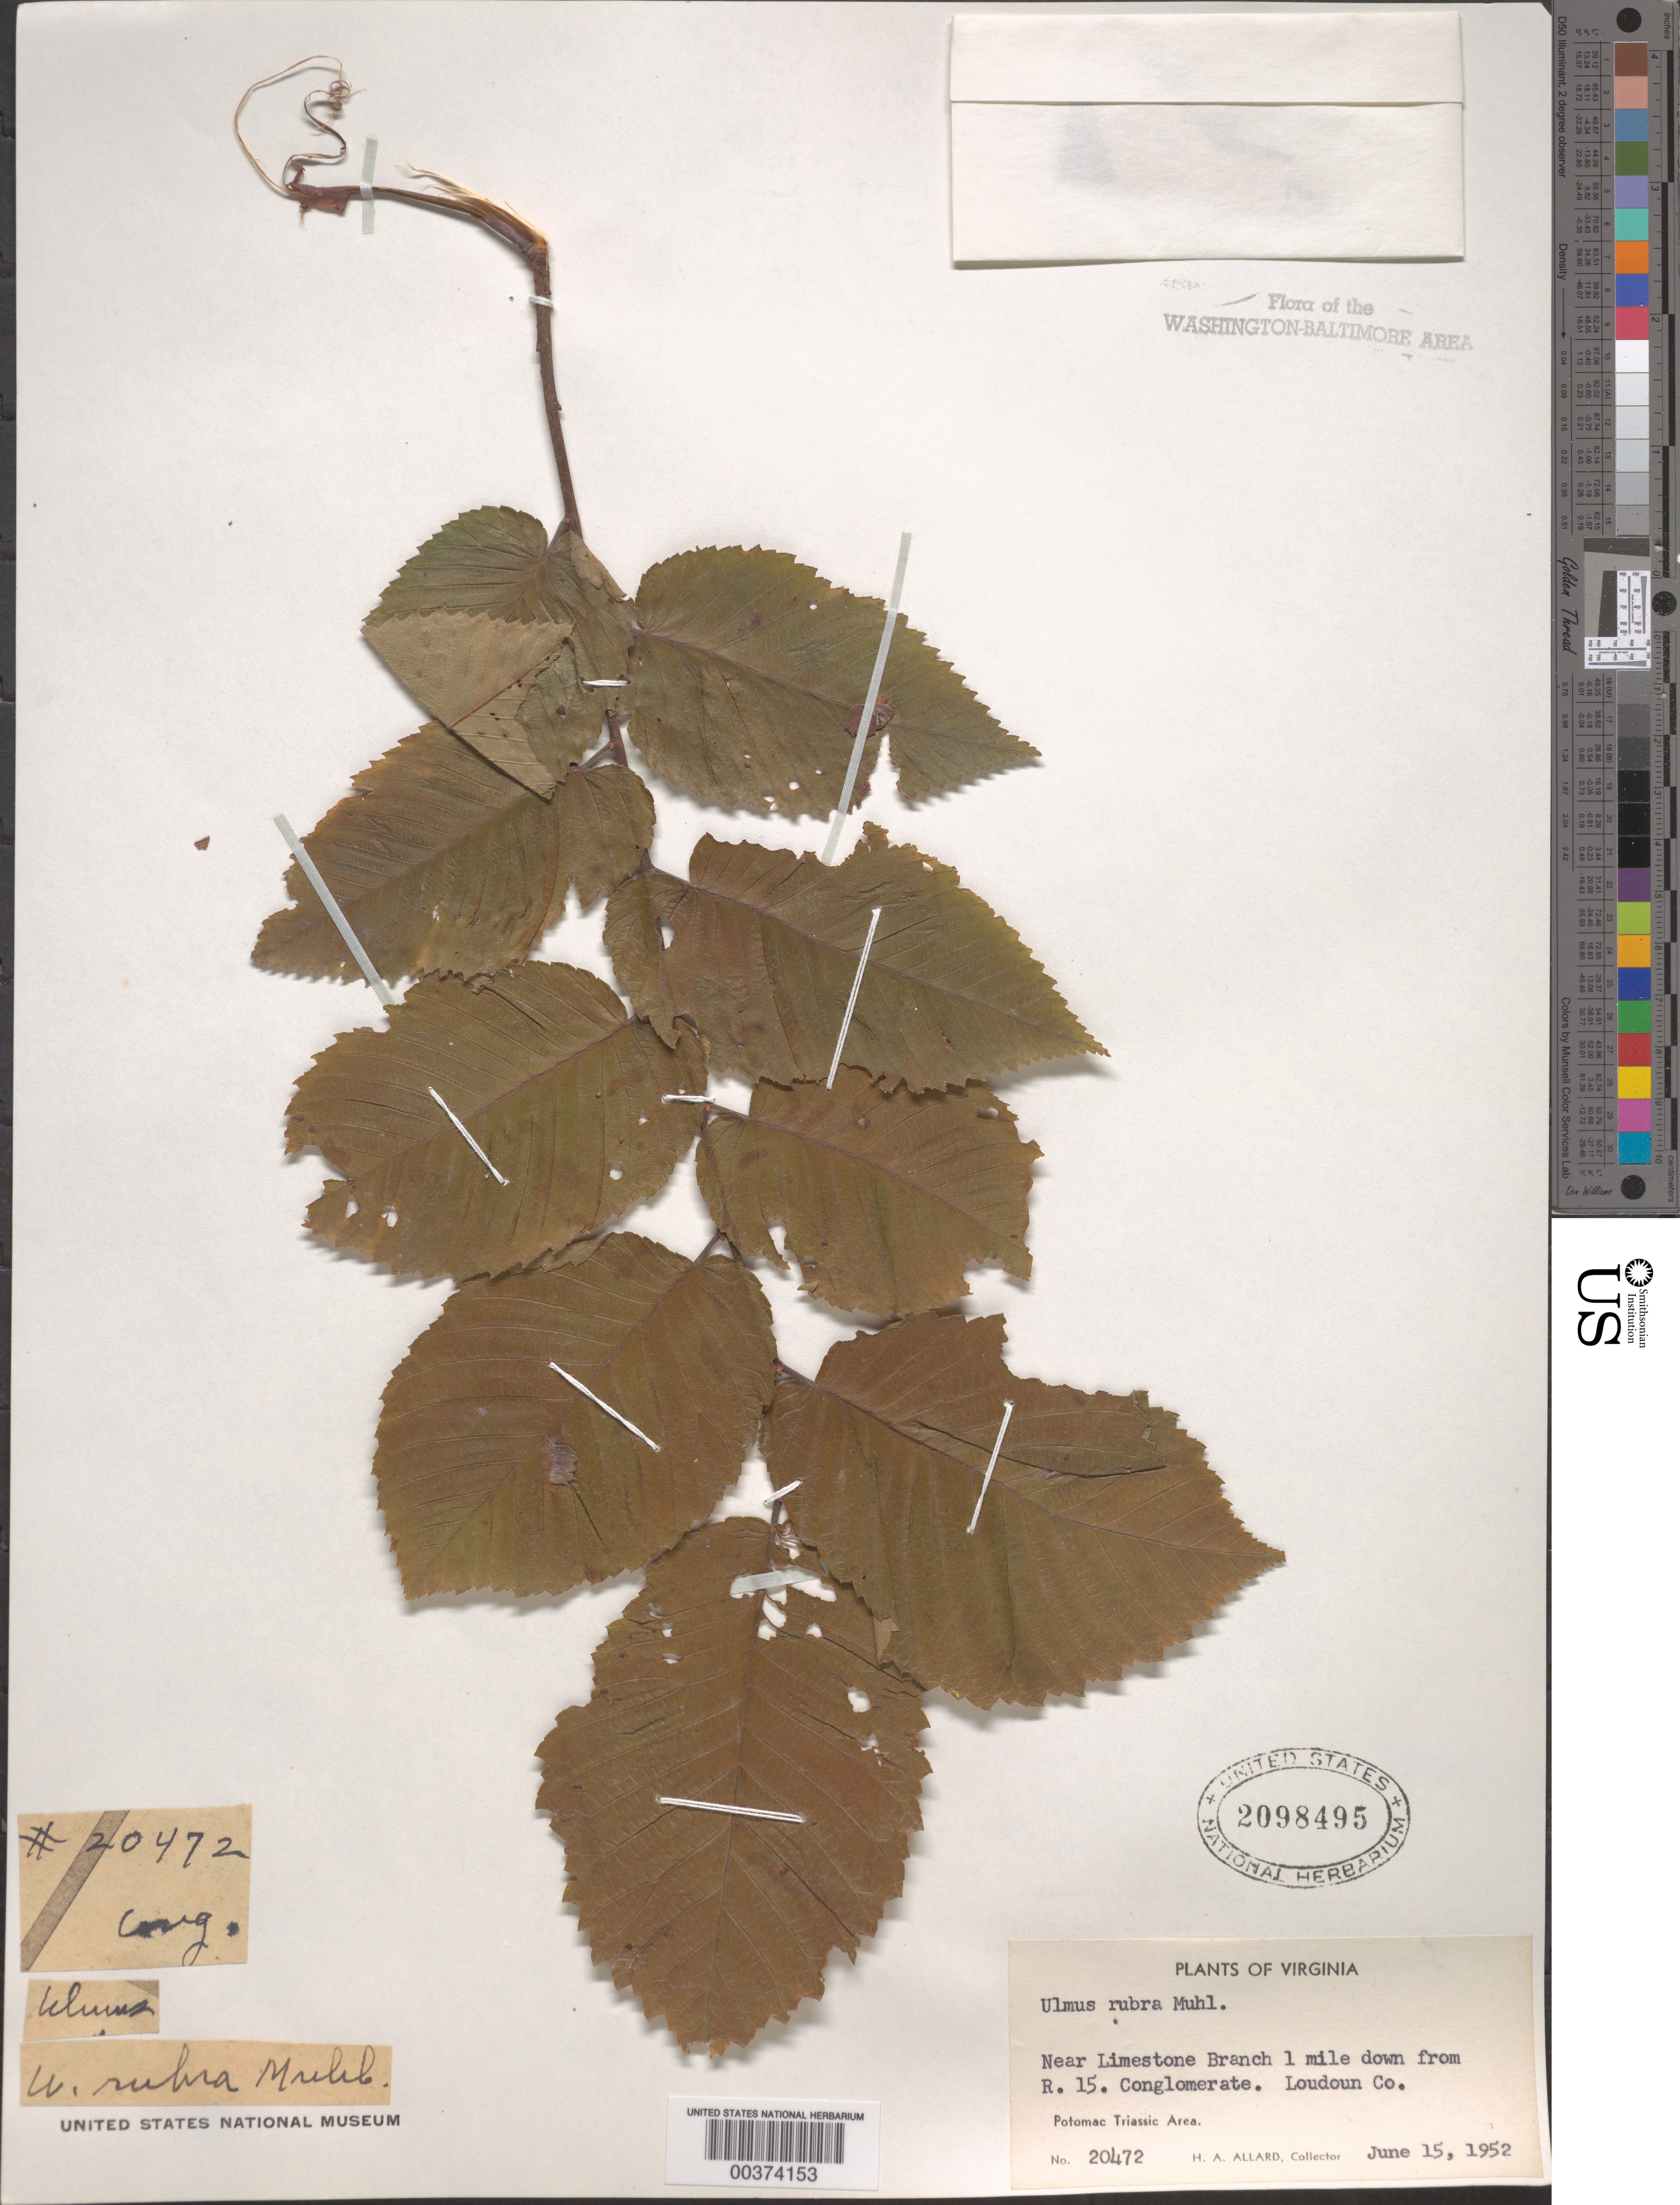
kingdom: Plantae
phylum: Tracheophyta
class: Magnoliopsida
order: Rosales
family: Ulmaceae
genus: Ulmus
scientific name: Ulmus rubra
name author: Muhl.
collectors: H. A. Allard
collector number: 20472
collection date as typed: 15 Jun 1952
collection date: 1952-06-15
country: United States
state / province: Virginia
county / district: Loudoun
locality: Downstream from Route 15 on Limestone Branch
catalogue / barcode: US 2098495